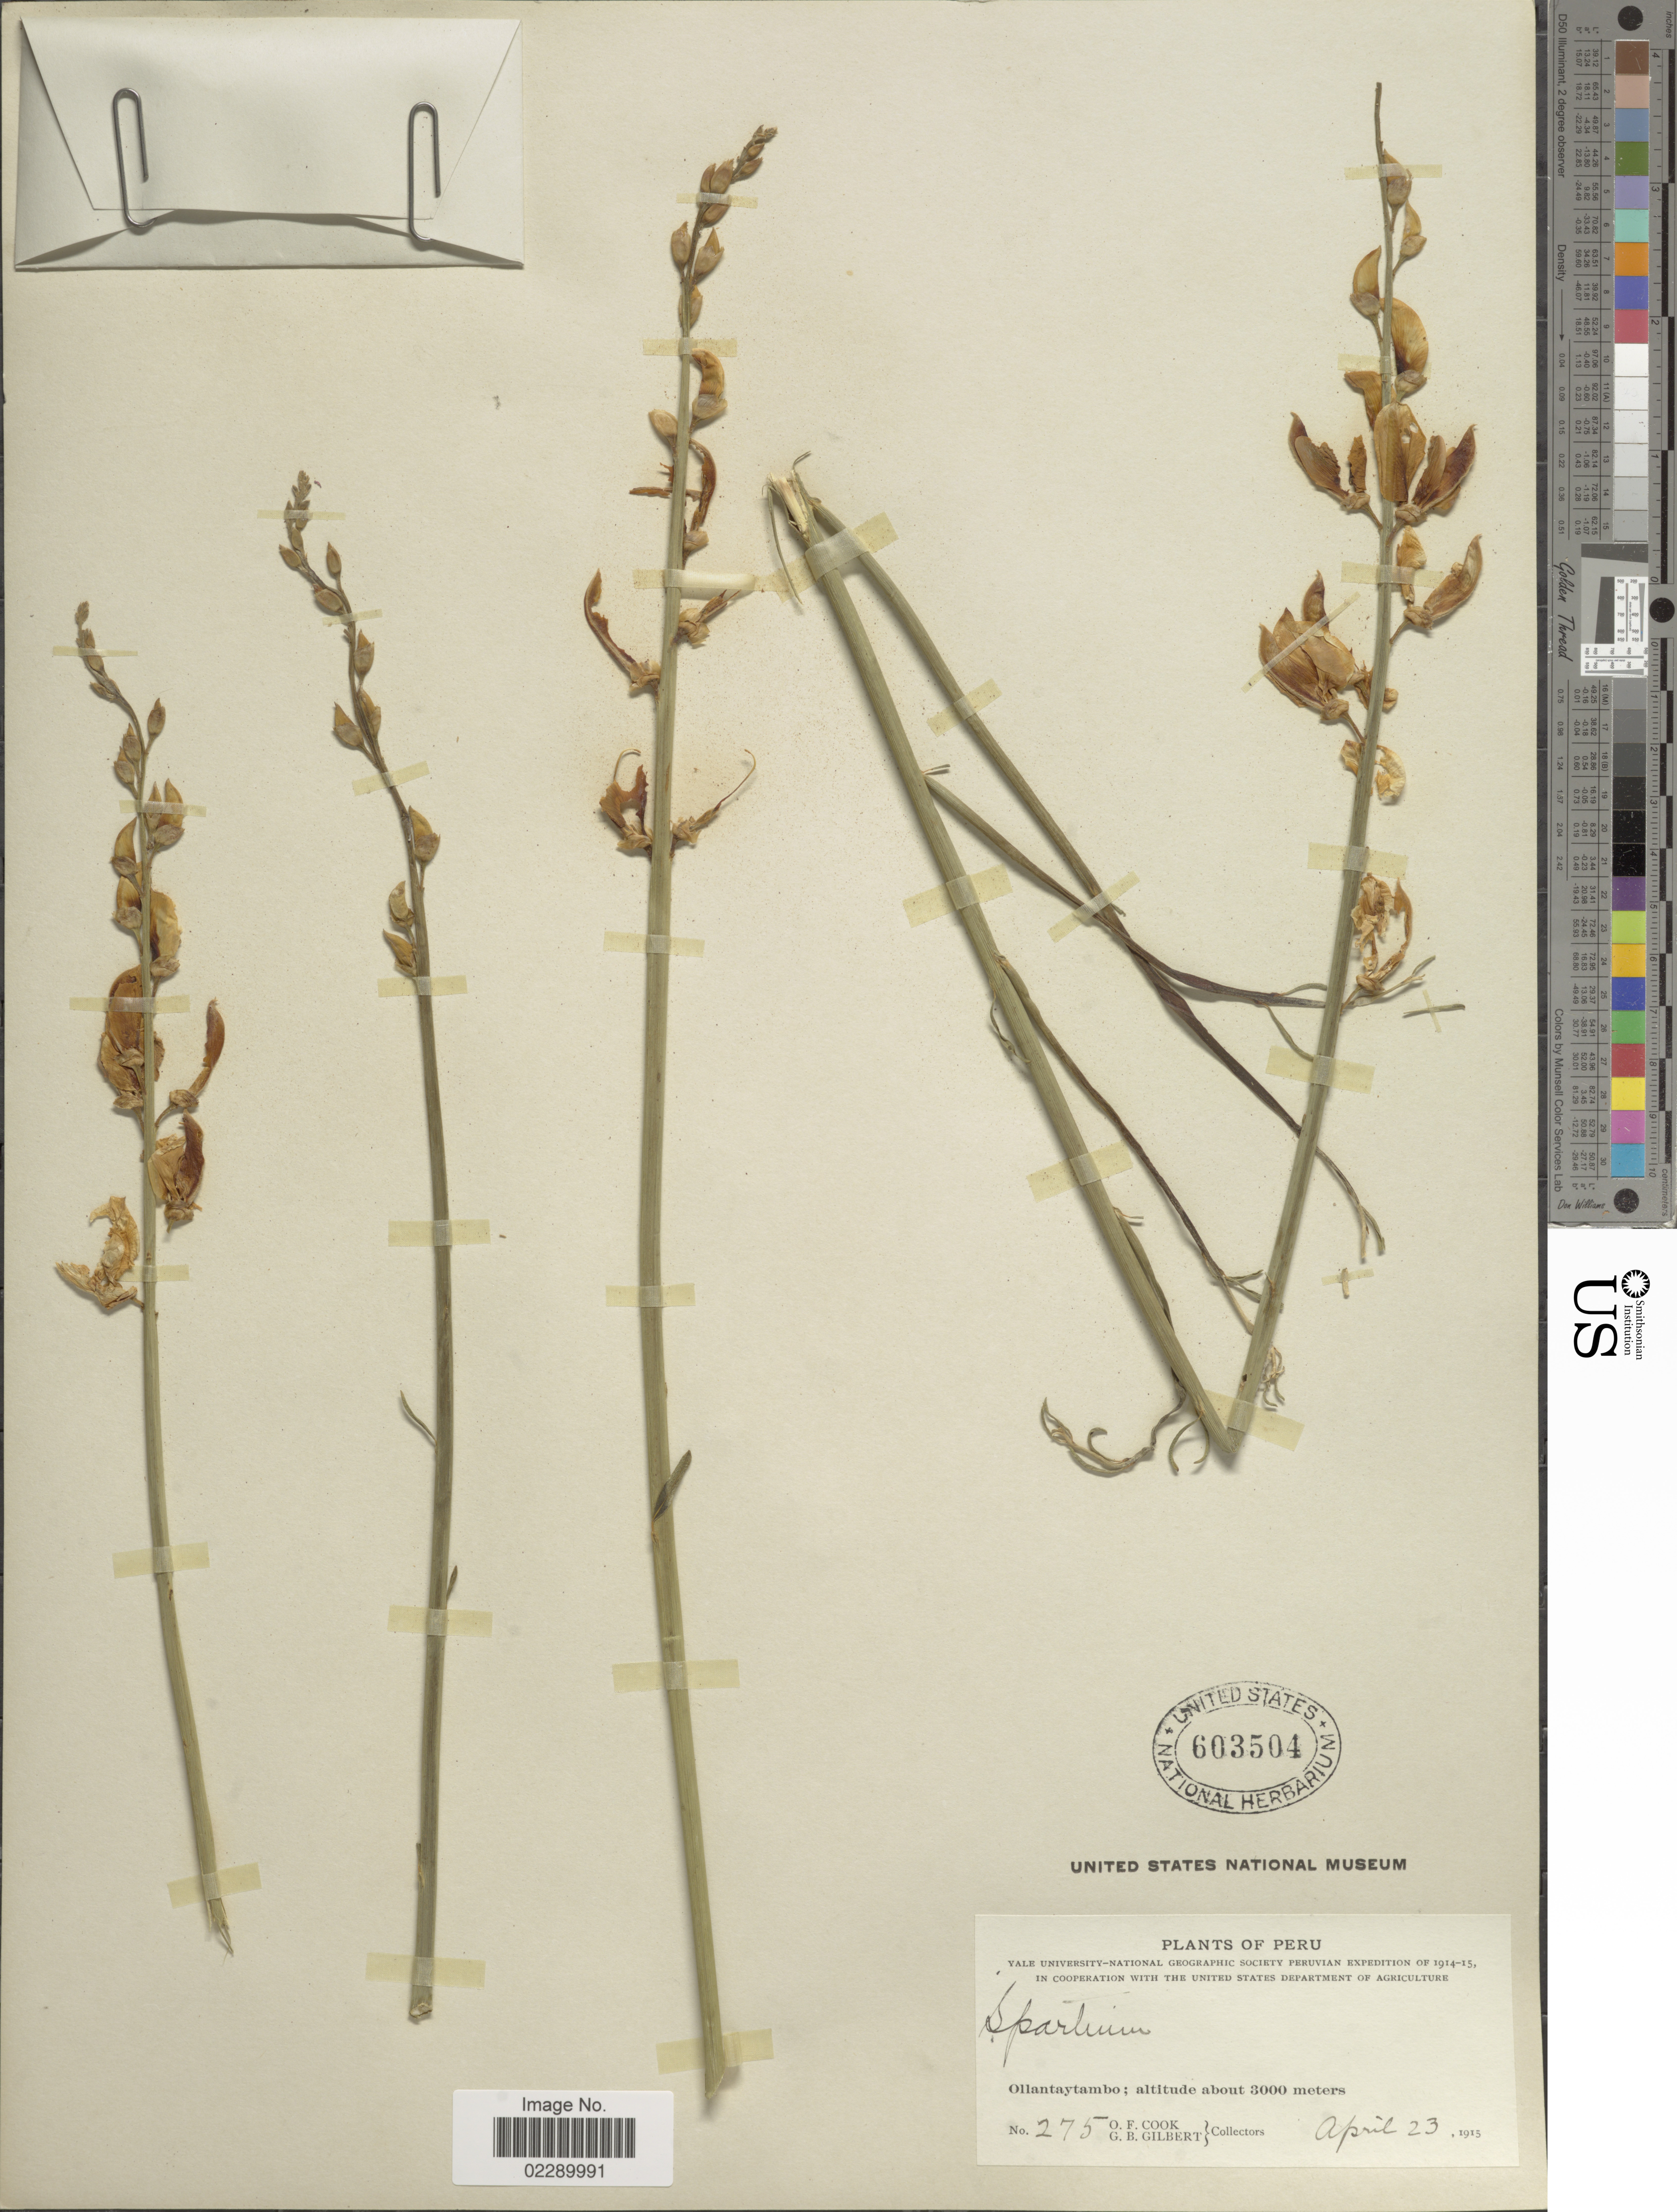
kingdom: Plantae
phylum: Tracheophyta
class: Magnoliopsida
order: Fabales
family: Fabaceae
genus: Spartium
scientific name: Spartium junceum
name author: L.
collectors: O. F. Cook & G. B. Gilbert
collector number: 275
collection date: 1915-04-23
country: Peru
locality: Ollantaytambo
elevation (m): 3000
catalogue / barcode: US 603504